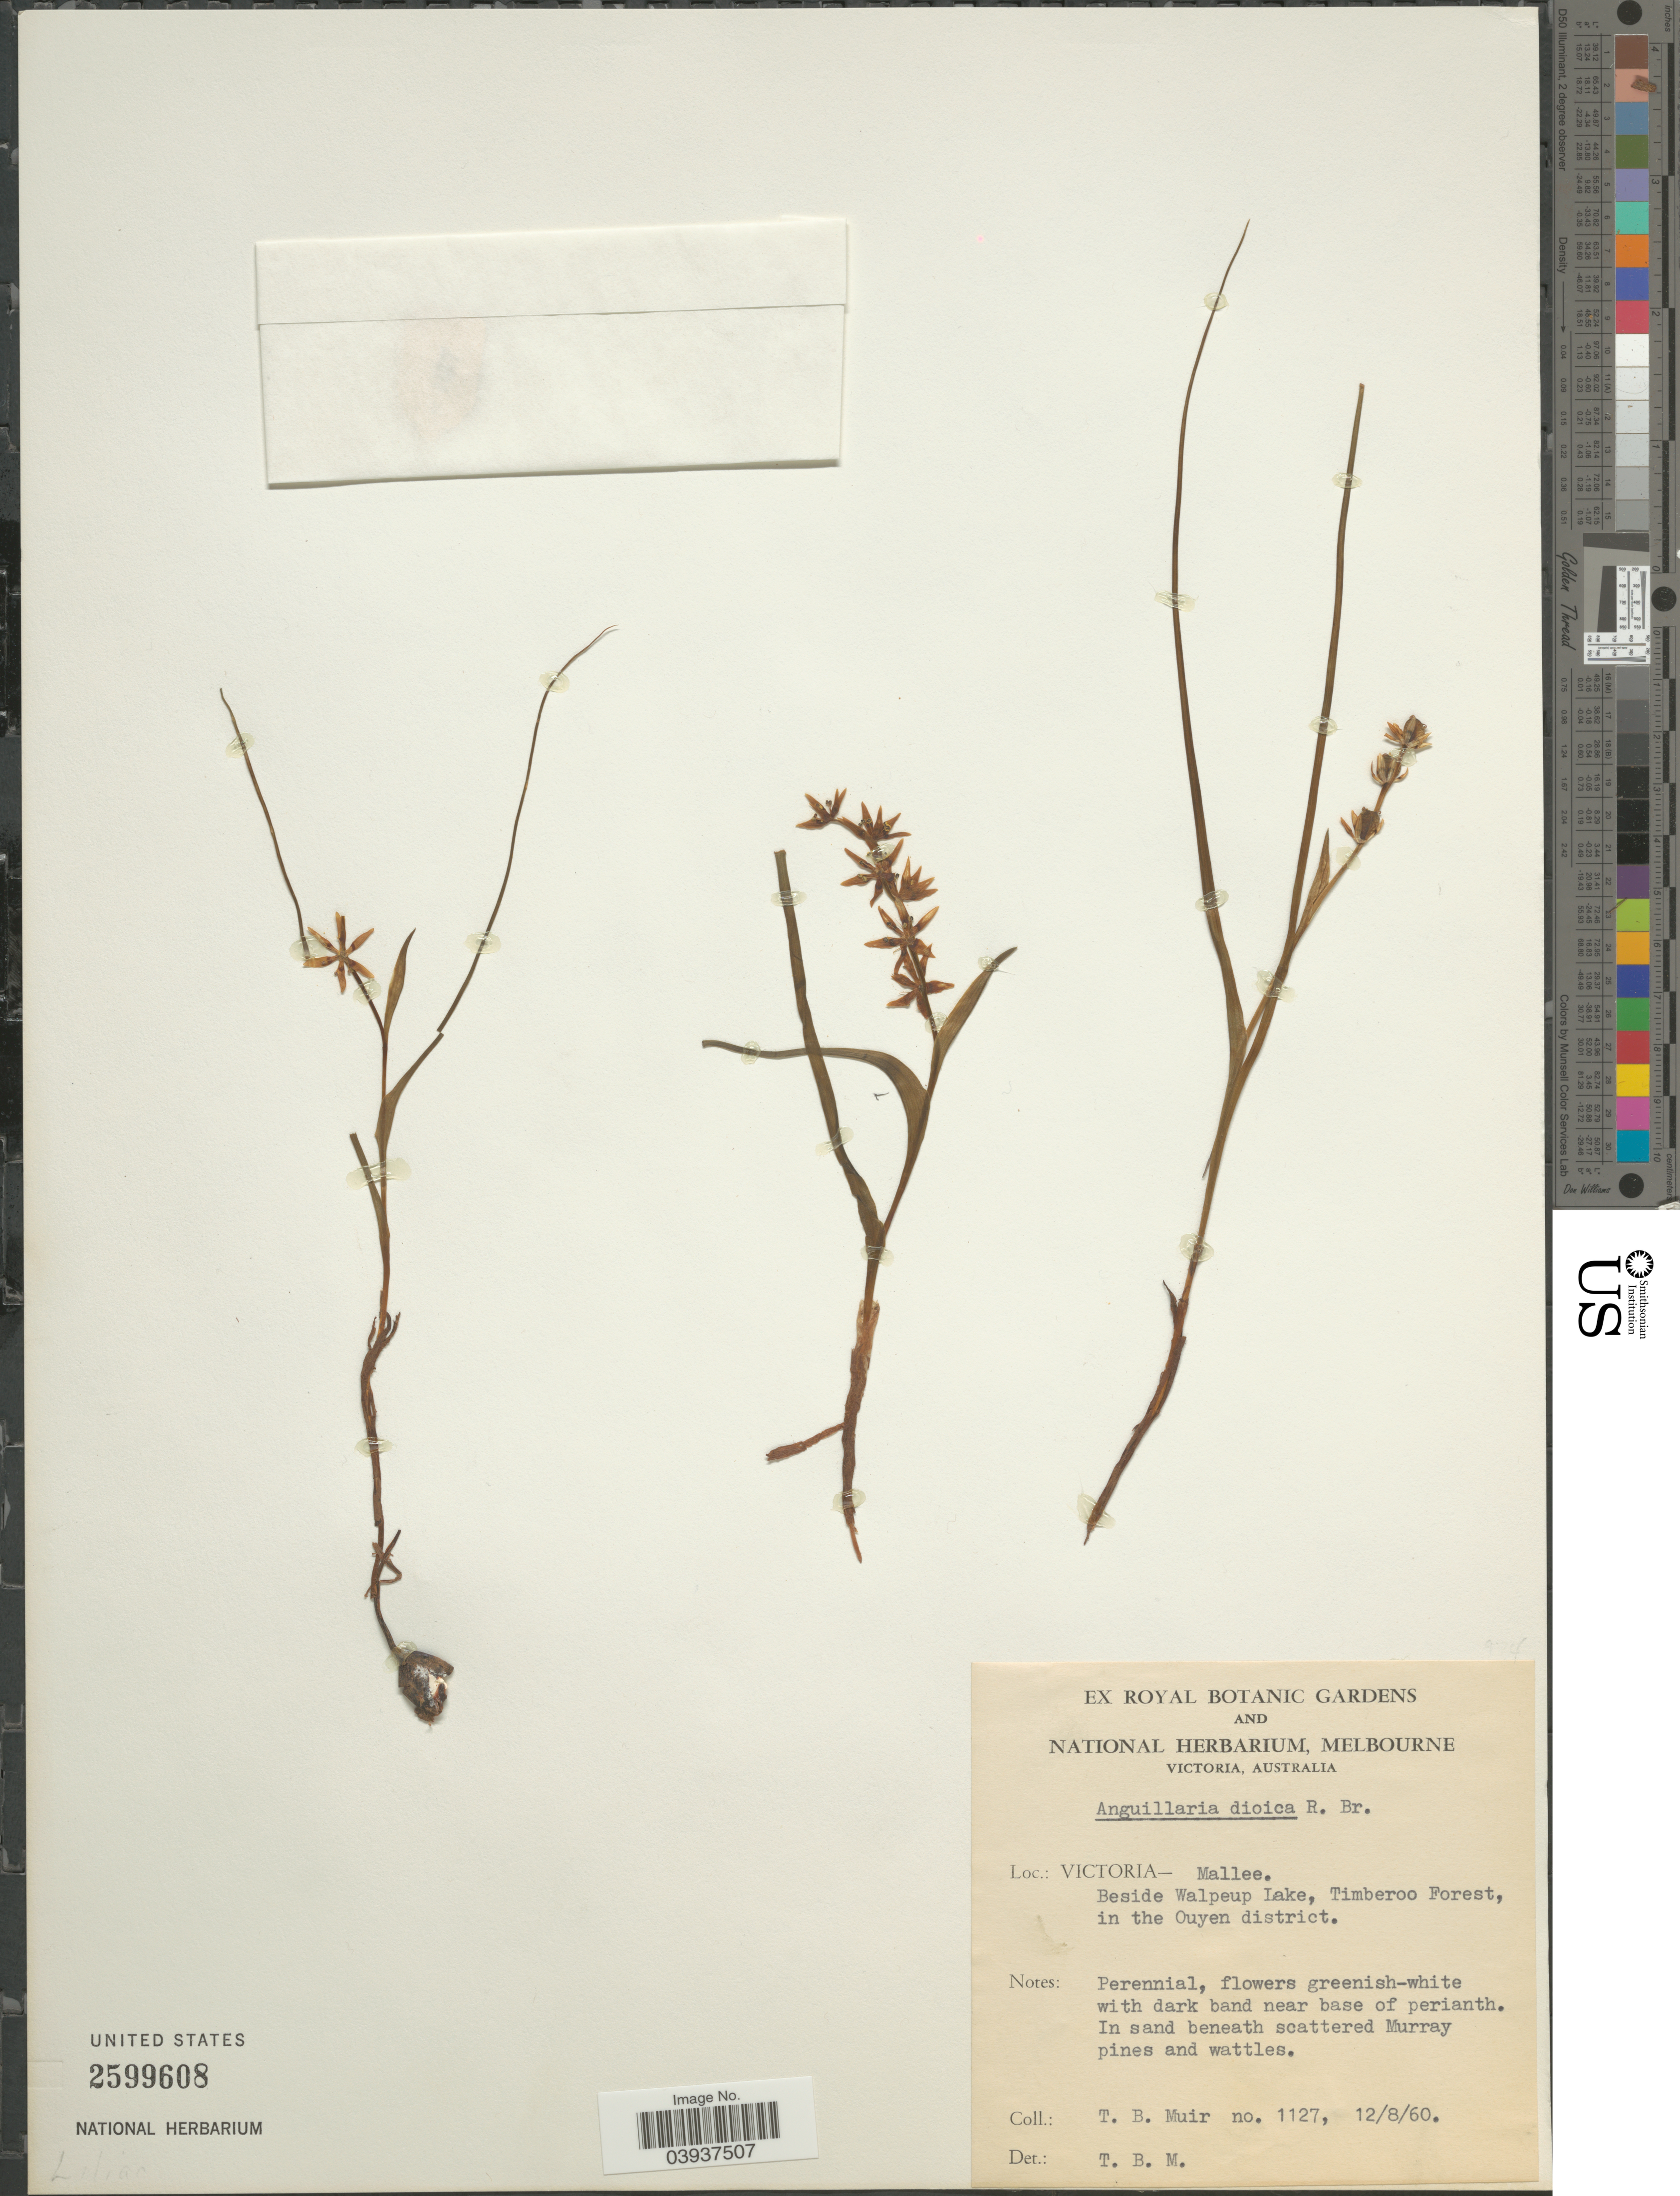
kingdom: Plantae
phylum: Tracheophyta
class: Liliopsida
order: Liliales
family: Colchicaceae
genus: Wurmbea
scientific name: Wurmbea dioica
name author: (R. Br.) F. Muell.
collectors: T. Muir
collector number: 1127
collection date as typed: Transcribed d/m/y: 12/8/60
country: Australia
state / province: Victoria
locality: Beside Walpeup Lake, Timberoo Forest, in the Ouyen district.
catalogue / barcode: US 2599608